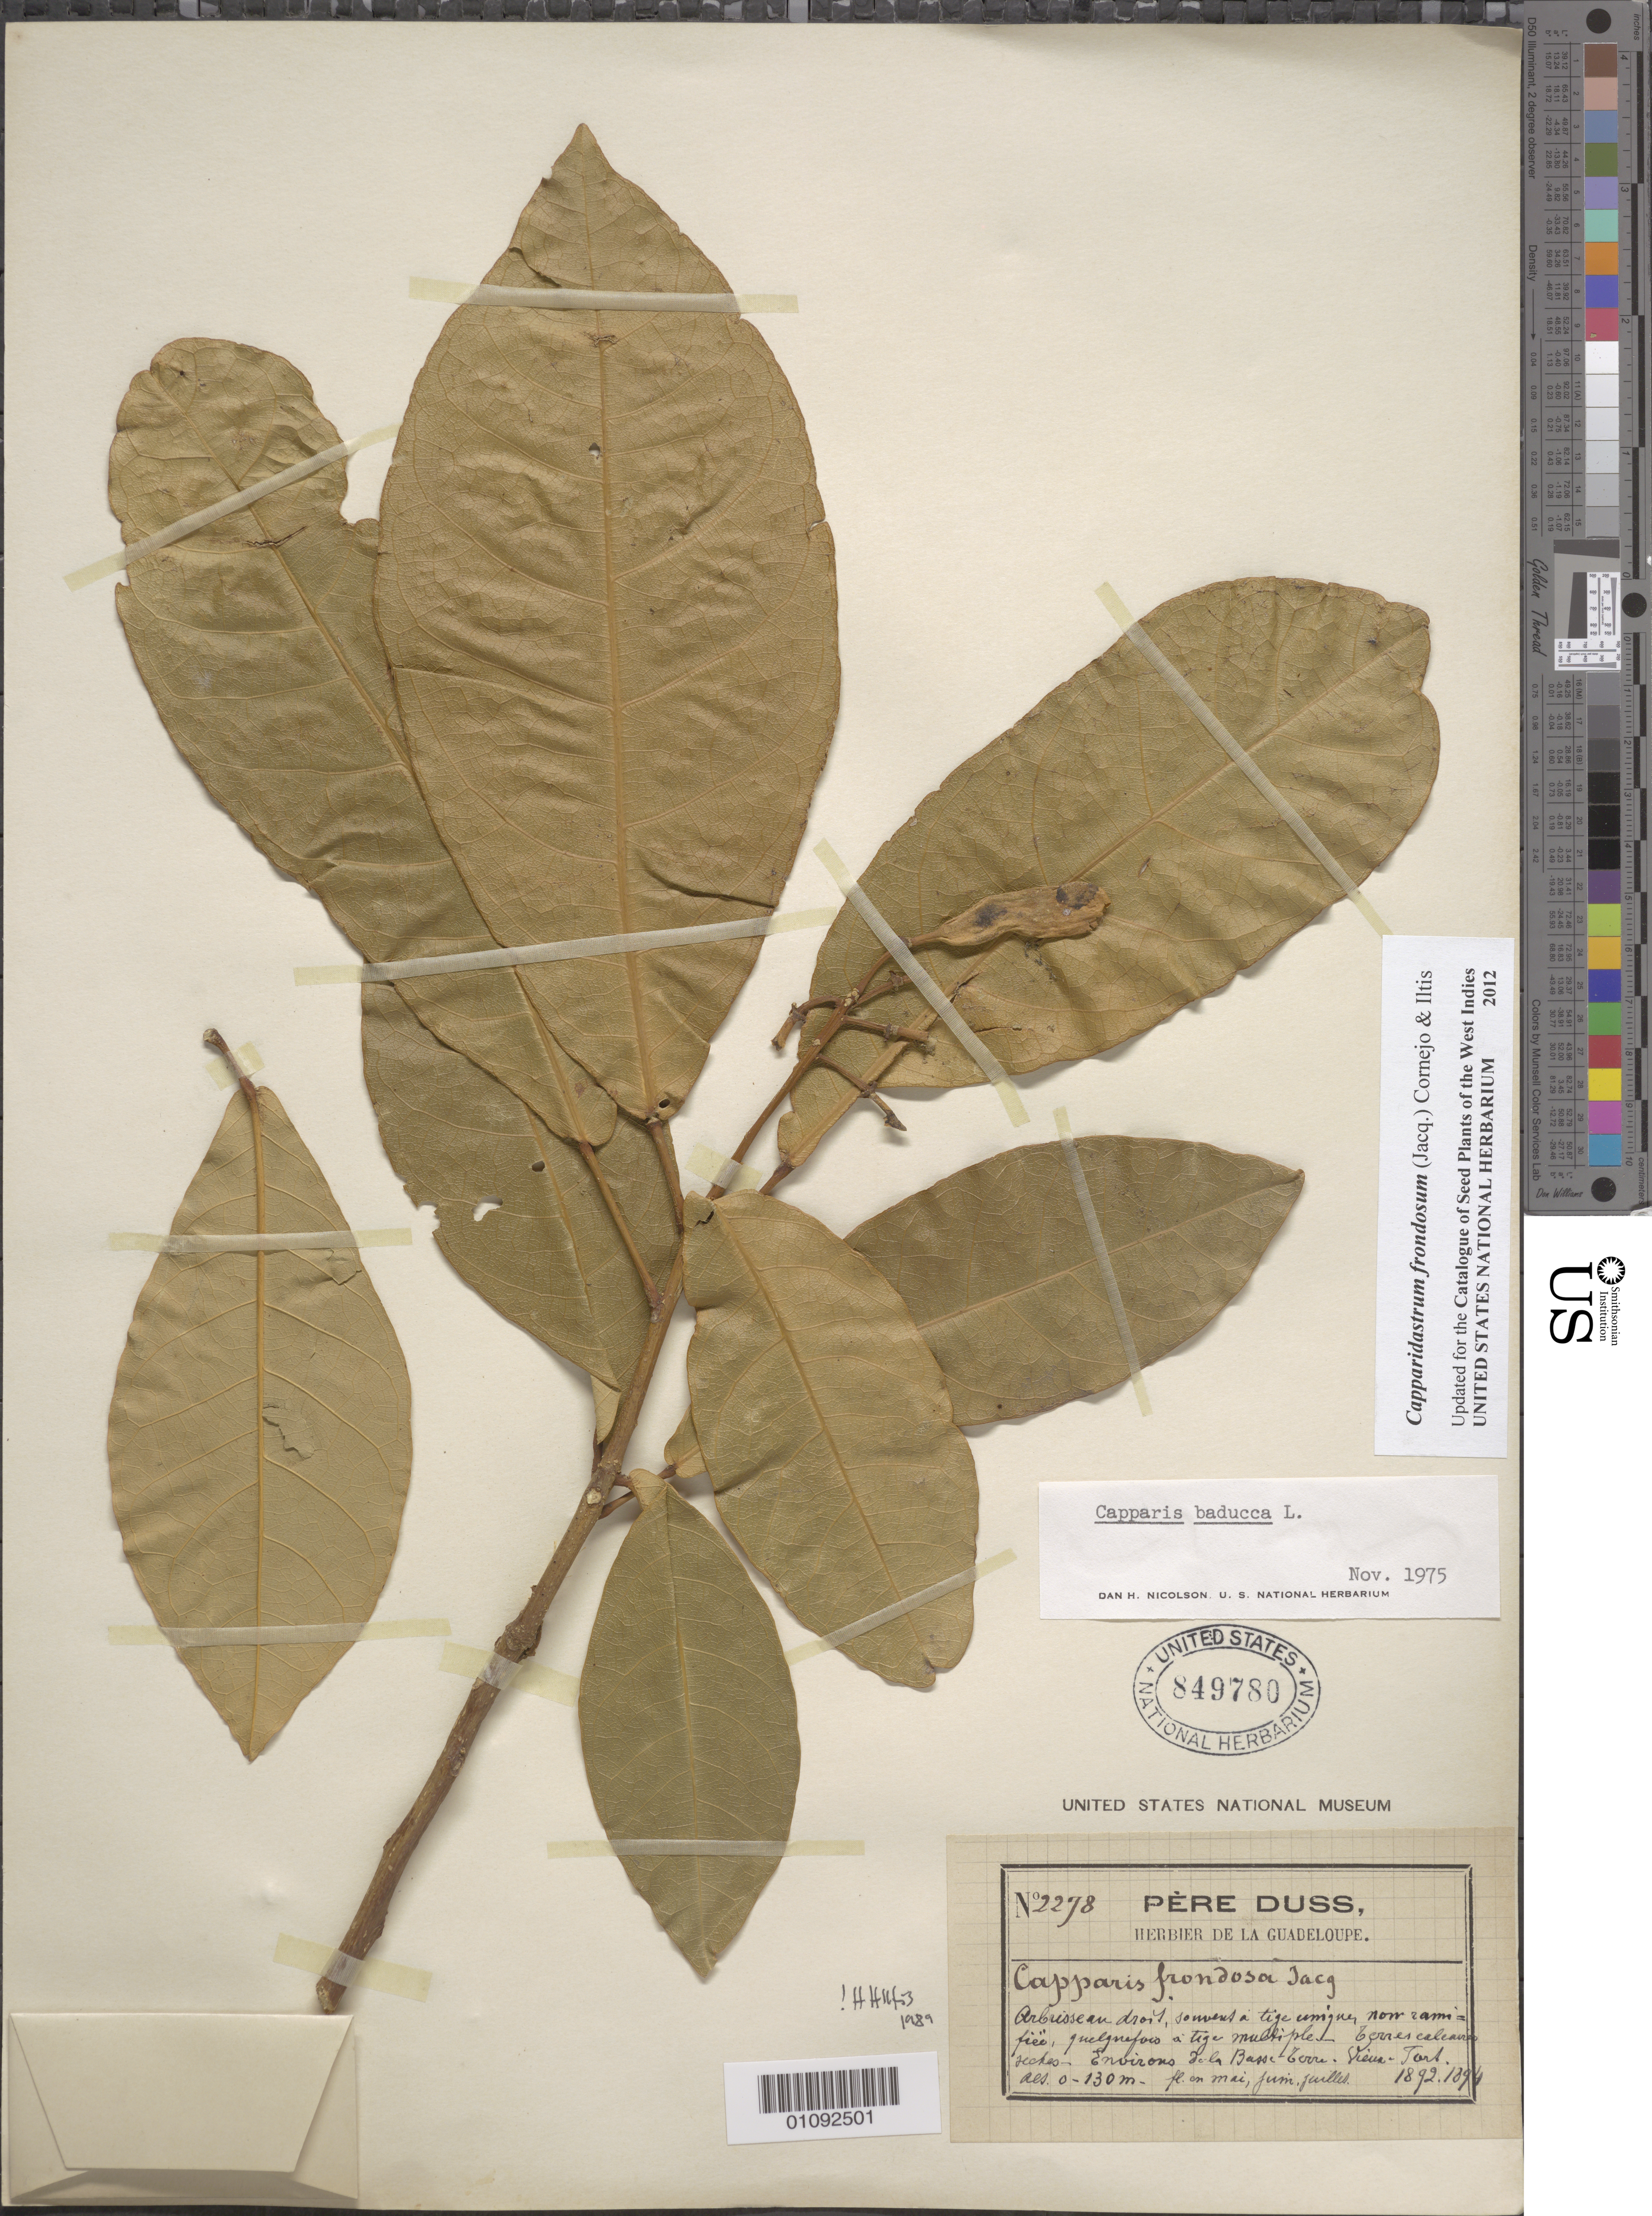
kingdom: Plantae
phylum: Tracheophyta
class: Magnoliopsida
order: Brassicales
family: Capparaceae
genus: Capparidastrum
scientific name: Capparidastrum frondosum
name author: (Jacq.) Cornejo & Iltis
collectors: Père Duss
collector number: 2278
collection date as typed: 1892 to -- --- 1894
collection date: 1892/1894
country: Guadeloupe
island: Basse Terre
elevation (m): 0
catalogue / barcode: US 849780